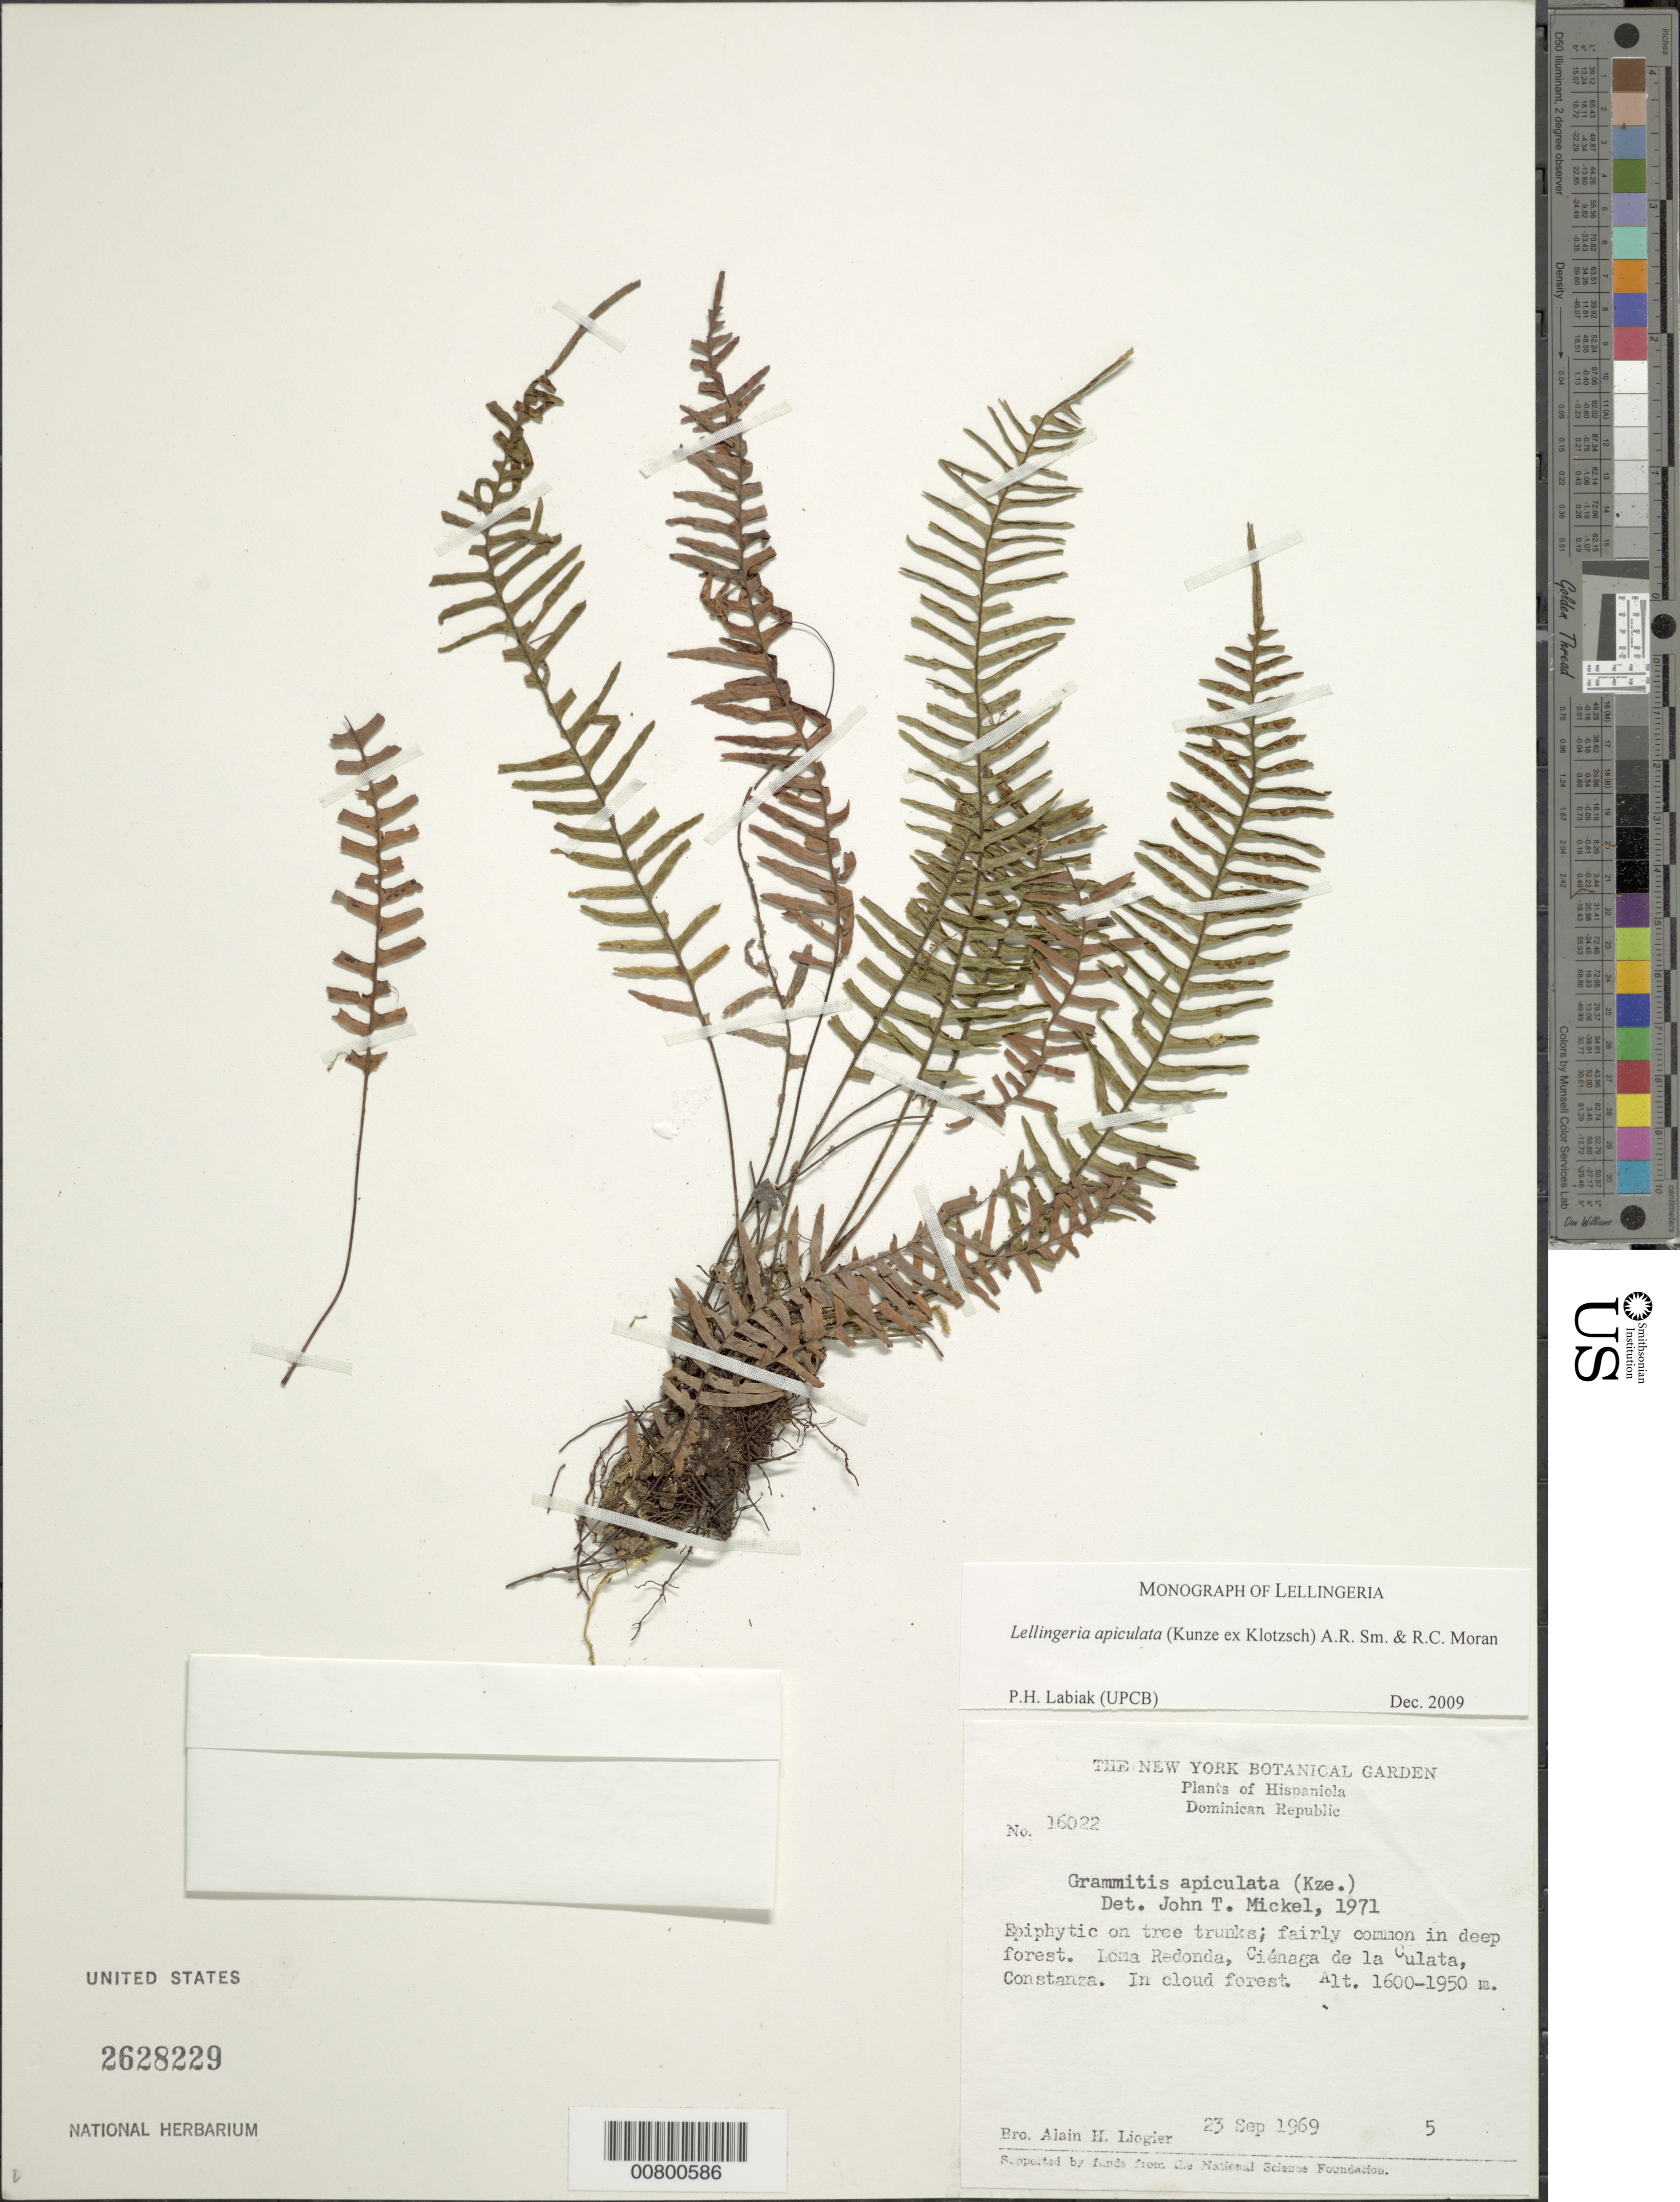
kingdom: Plantae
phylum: Tracheophyta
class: Polypodiopsida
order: Polypodiales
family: Polypodiaceae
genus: Lellingeria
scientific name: Lellingeria apiculata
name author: (Kunze ex Klotzsch) A.R. Sm. & R.C. Moran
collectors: A. H. Liogier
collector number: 16022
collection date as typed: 23 Sep 1969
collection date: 1969-09-23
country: Dominican Republic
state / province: La Vega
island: Hispaniola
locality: Loma Redonda, Ciénaga de la Culata, Constanza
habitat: Deep forest, cloud forest, on tree trunks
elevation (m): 1600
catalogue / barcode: US 2628229